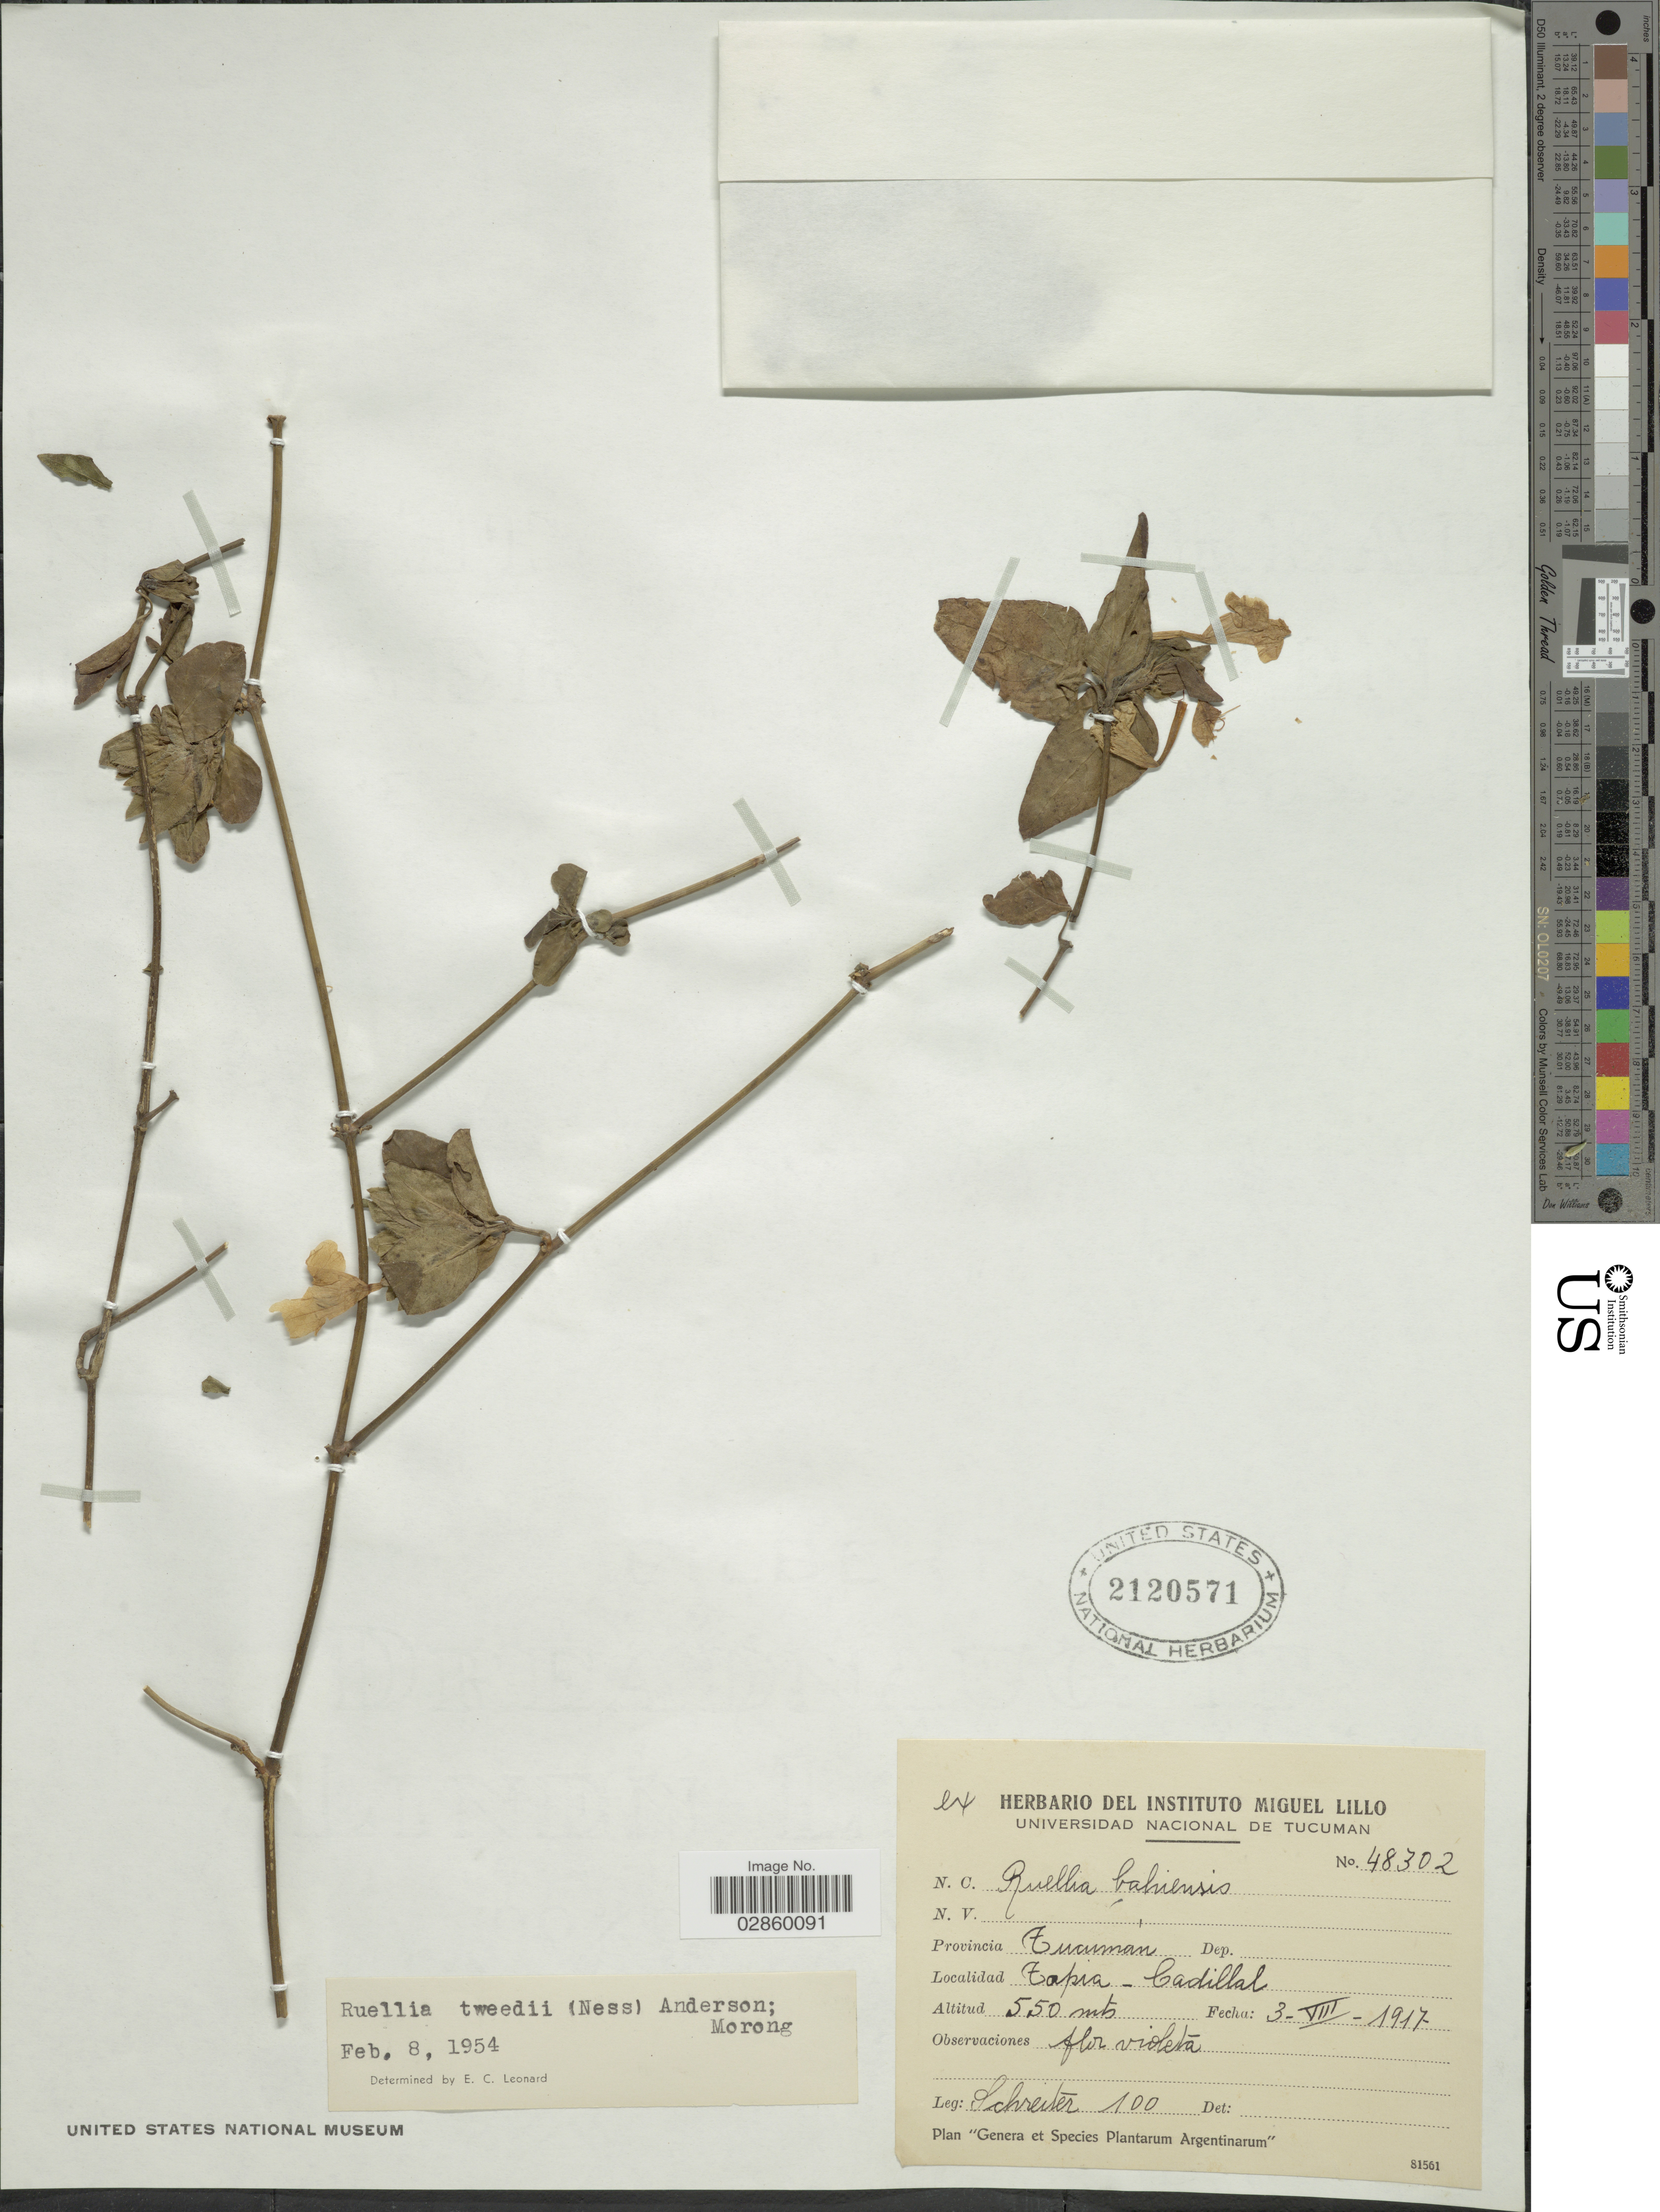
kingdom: Plantae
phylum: Tracheophyta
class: Magnoliopsida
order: Lamiales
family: Acanthaceae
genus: Ruellia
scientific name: Ruellia erythropus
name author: (Nees) Lindau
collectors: -. Schreiter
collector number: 100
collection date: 1917-08-03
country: Argentina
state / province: Tucuman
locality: Provincia Tucumán, Tapia - Cadillal.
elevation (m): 550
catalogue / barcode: US 2120571